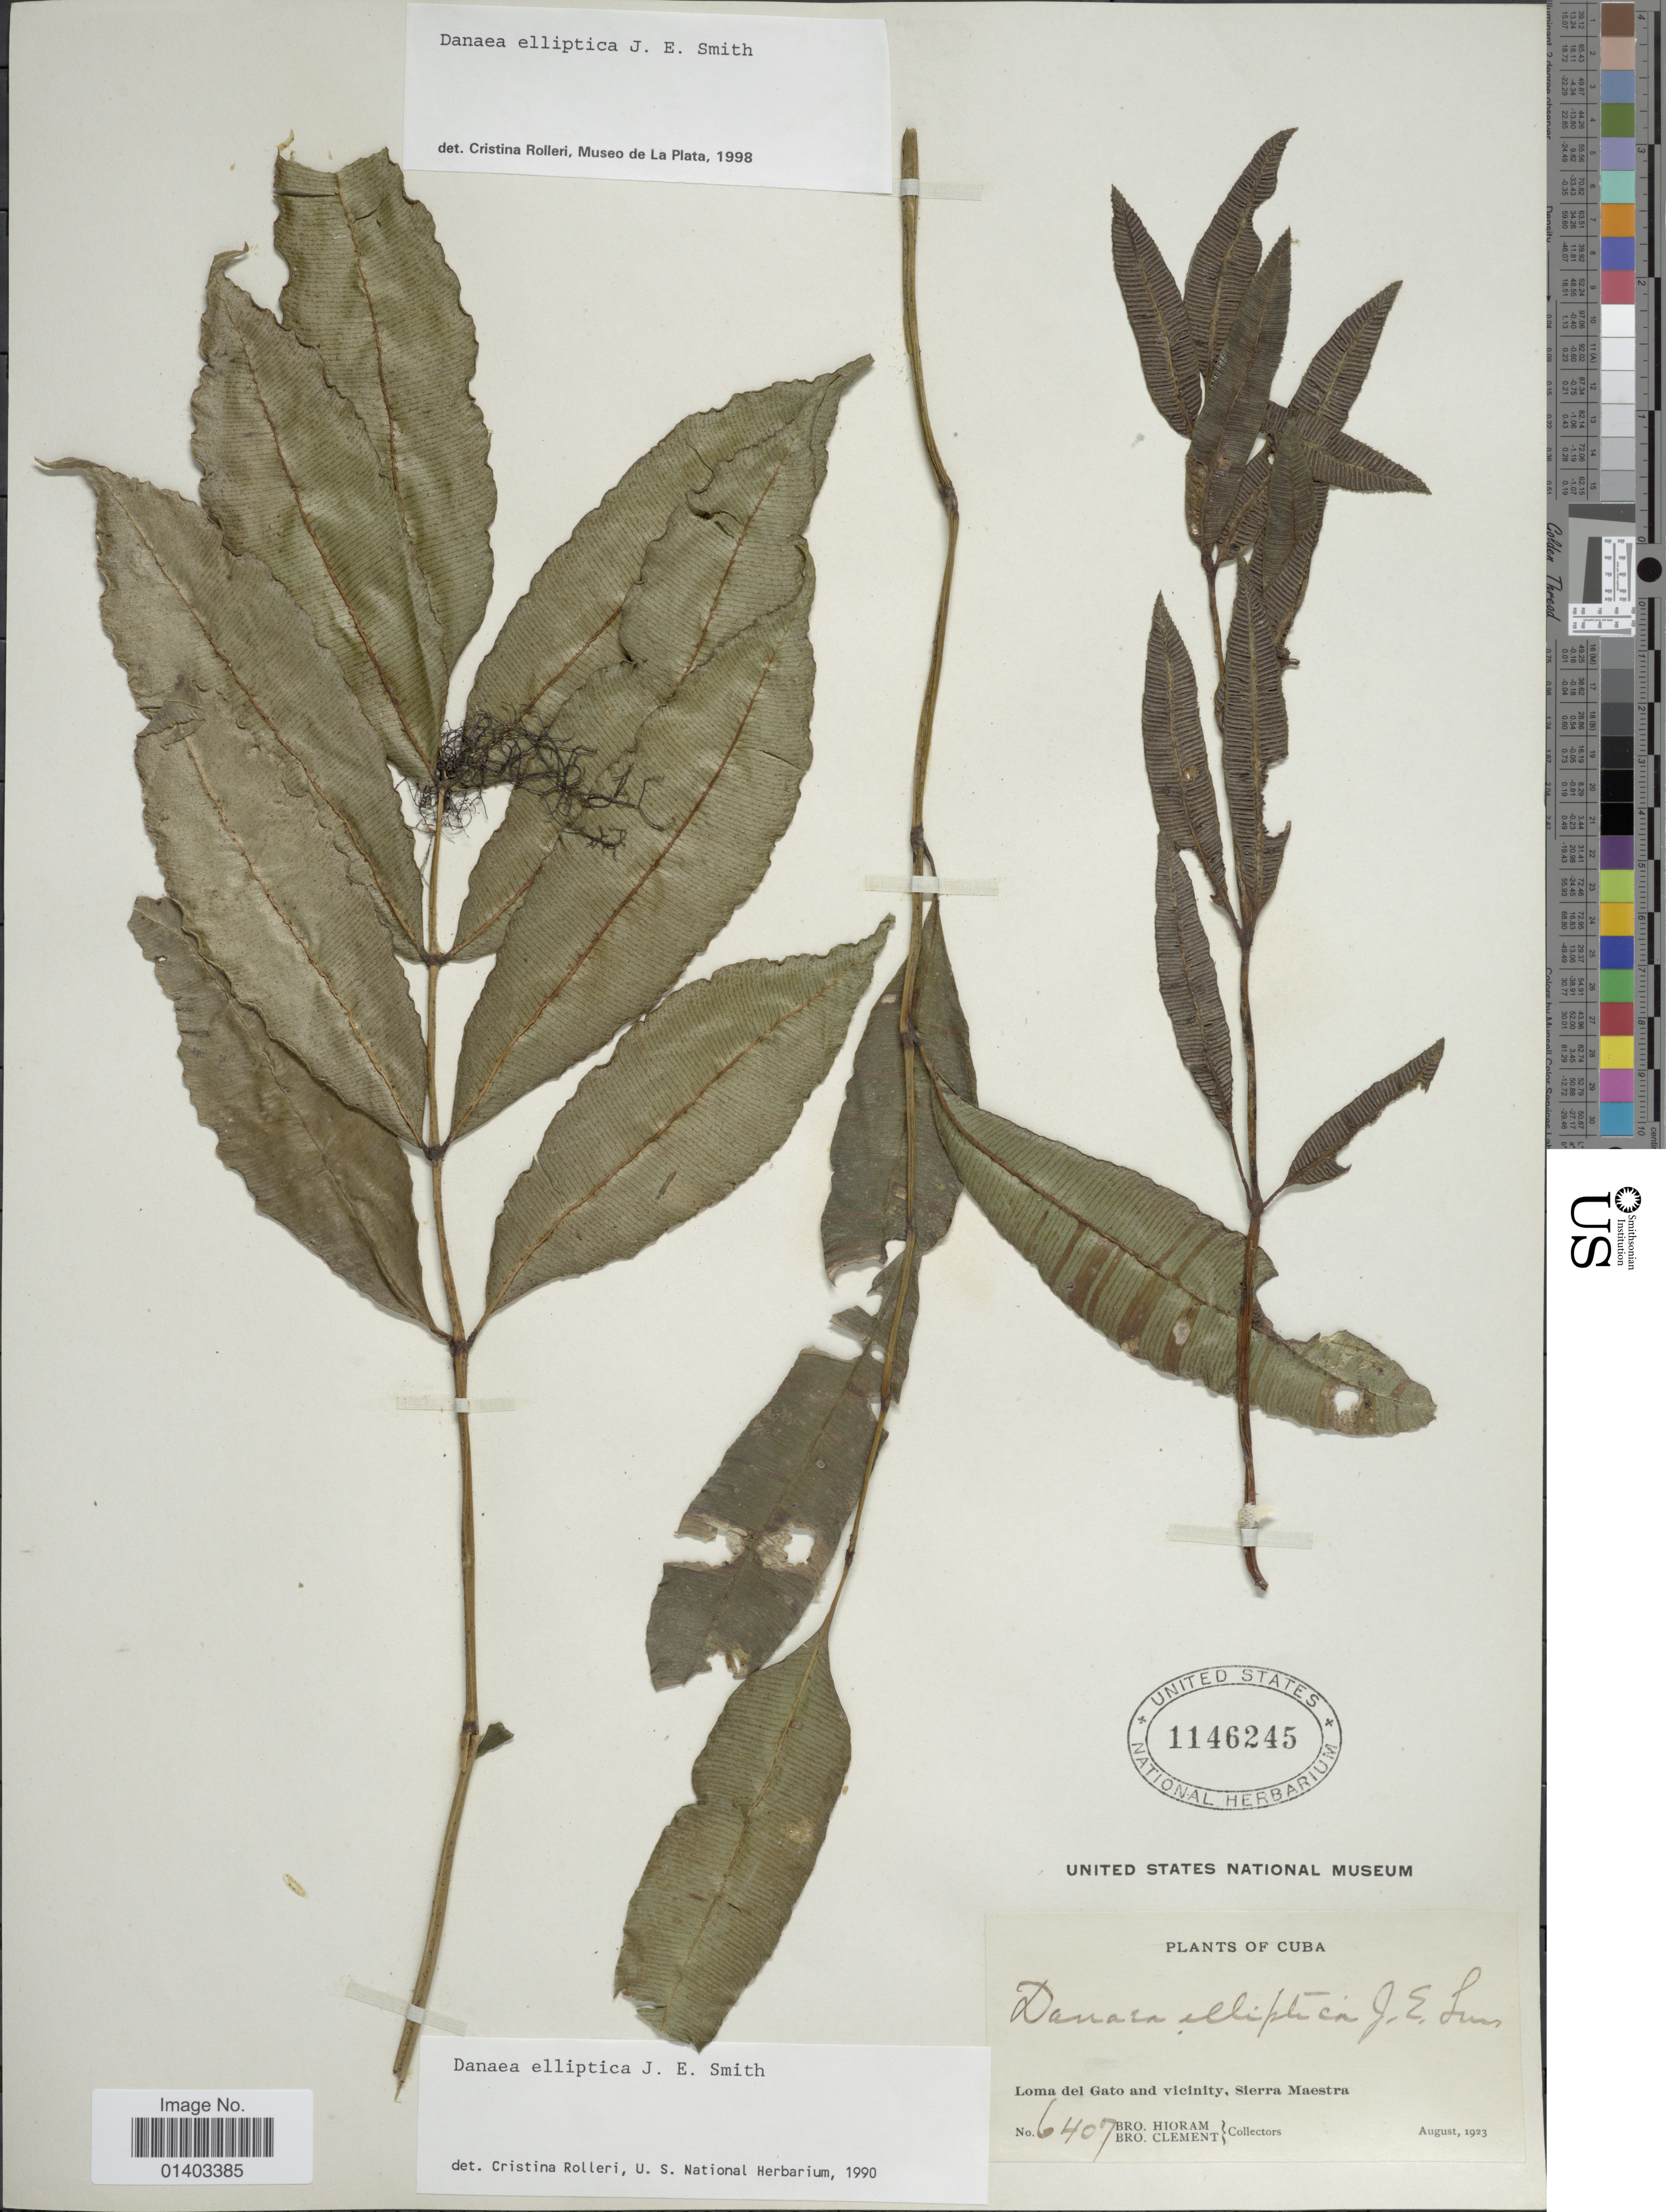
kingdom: Plantae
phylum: Tracheophyta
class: Polypodiopsida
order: Marattiales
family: Marattiaceae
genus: Danaea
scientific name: Danaea elliptica subsp. elliptica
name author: Sm.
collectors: Bro. Hioram & B. Clement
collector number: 6407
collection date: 1923-08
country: Cuba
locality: Loma del Gato and vicinity, Sierra Maestre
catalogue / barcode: US 1146245